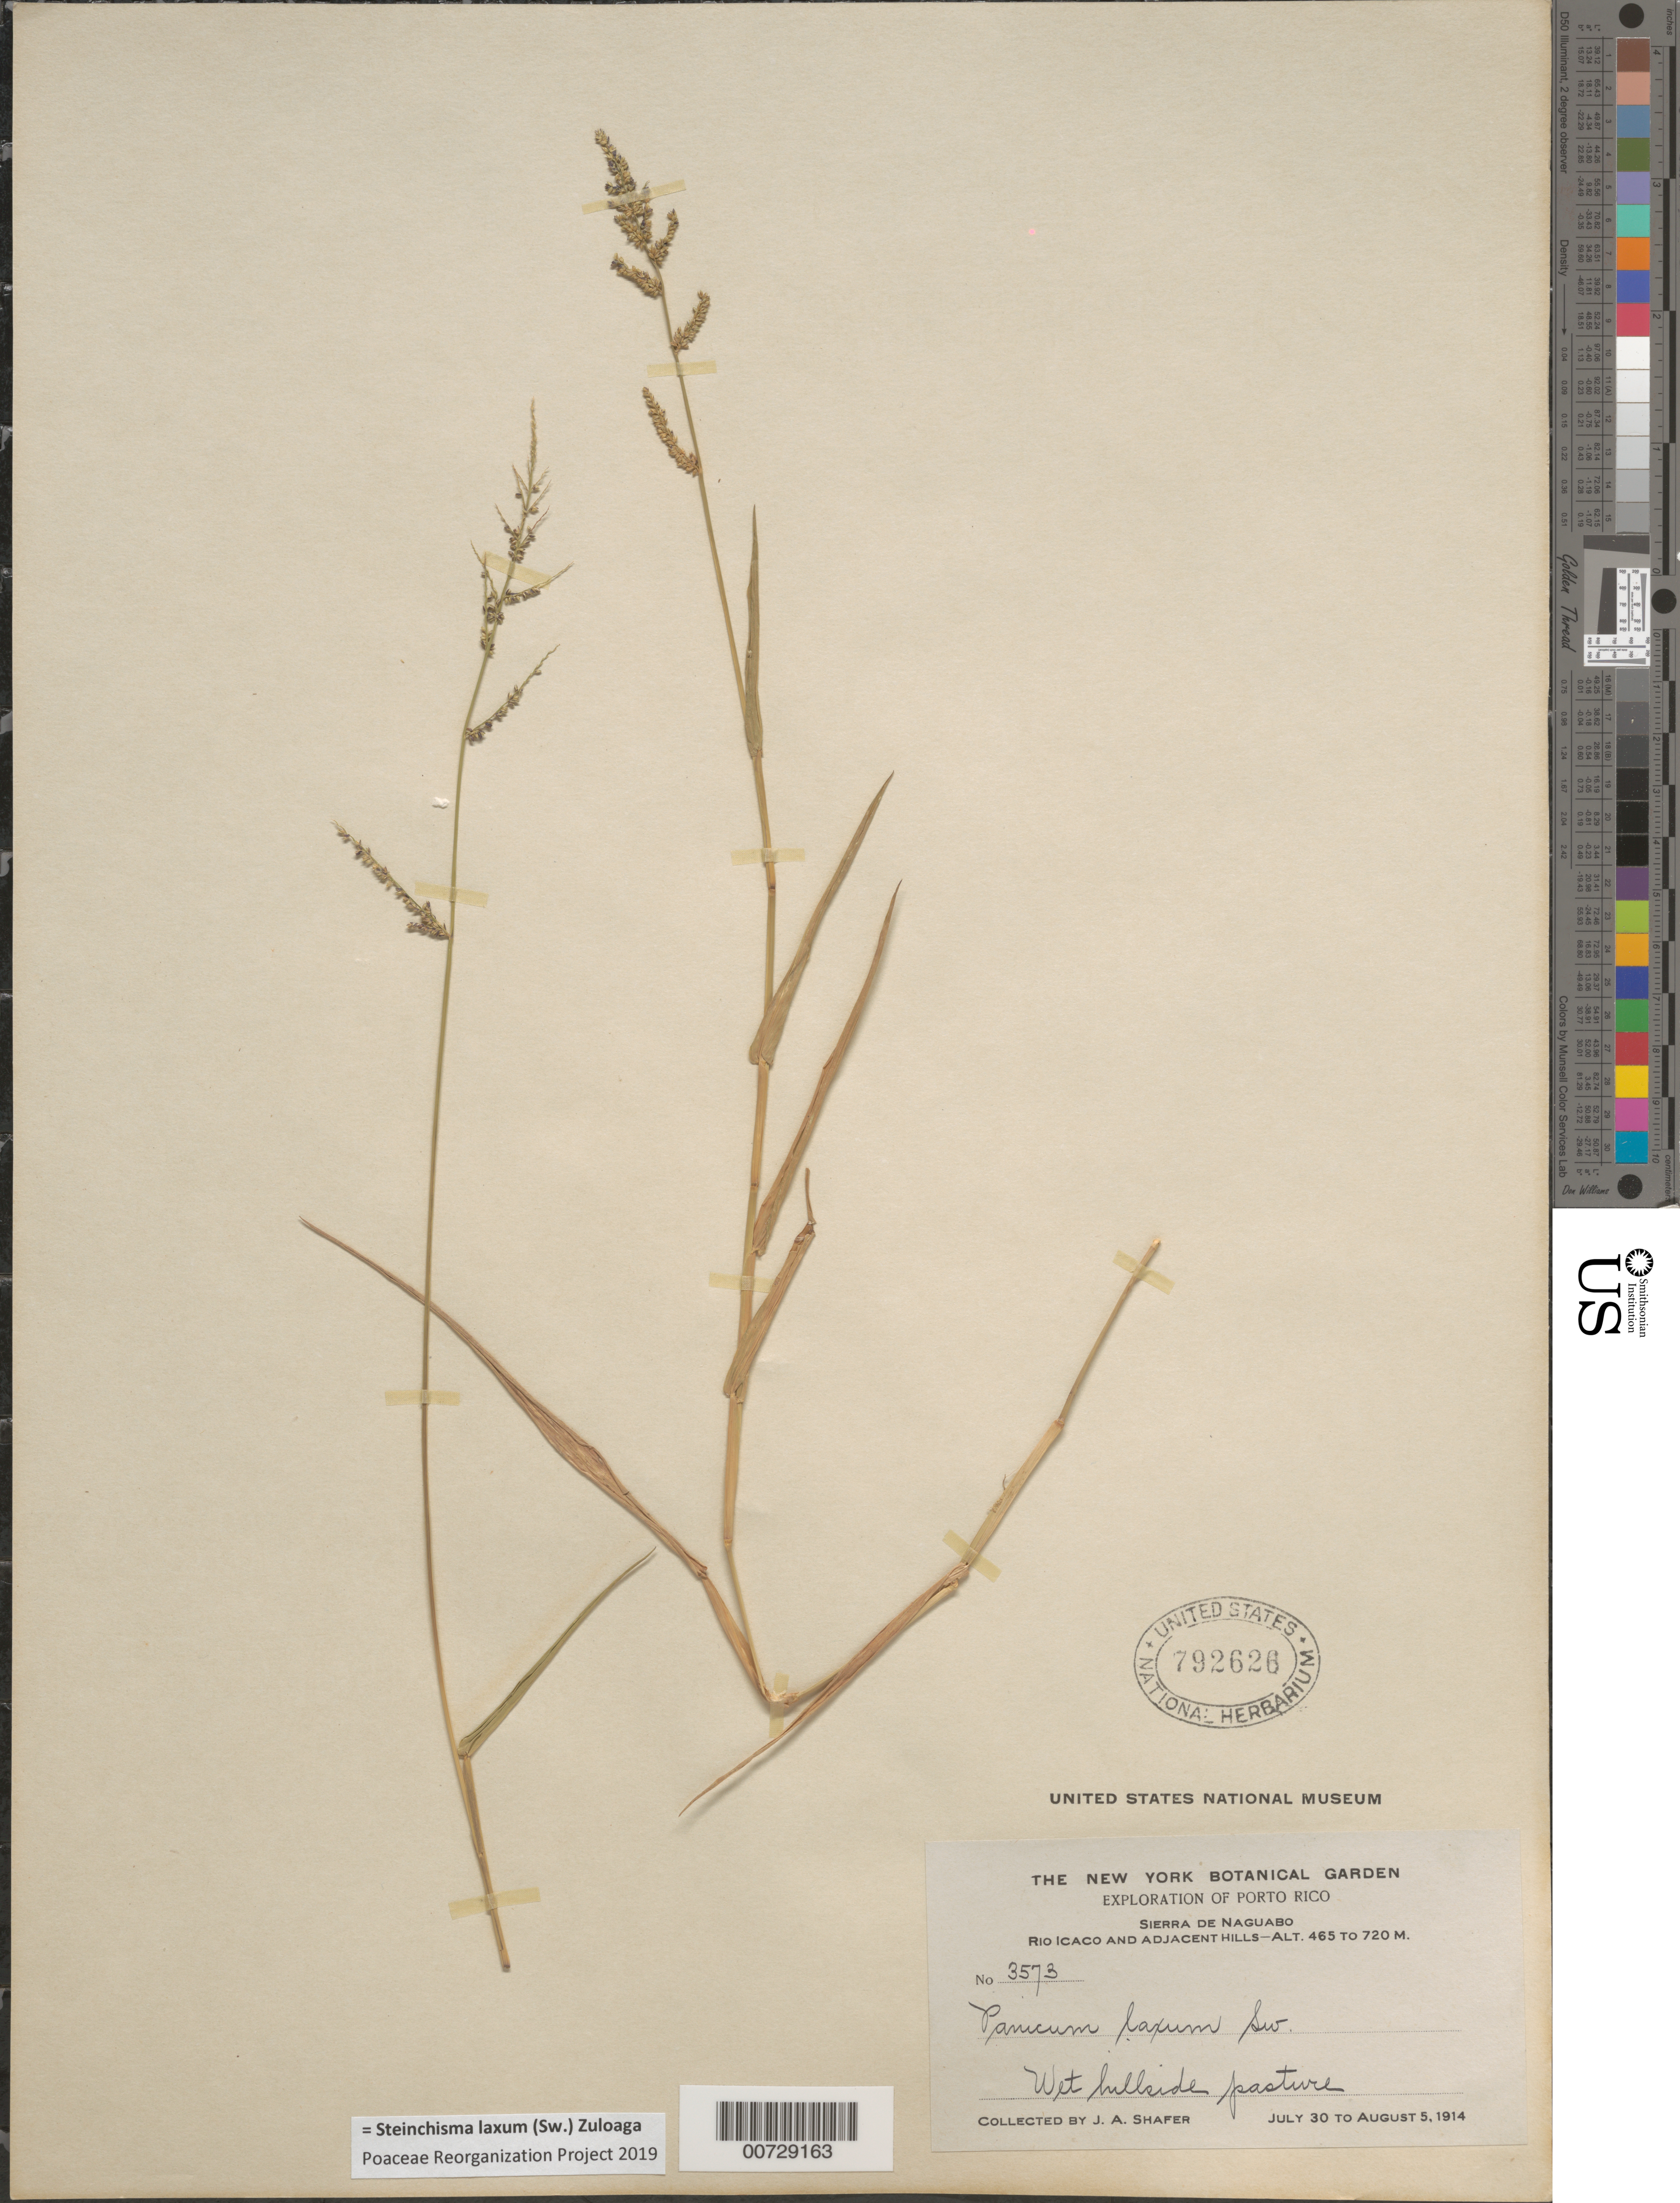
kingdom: Plantae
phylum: Tracheophyta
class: Liliopsida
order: Poales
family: Poaceae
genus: Steinchisma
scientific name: Steinchisma laxum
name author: (Sw.) Zuloaga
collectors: J. A. Shafer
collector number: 3573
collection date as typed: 30 Jul 1914 to 05 Aug 1914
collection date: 1914-07-30/1914-08-05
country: Puerto Rico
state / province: Naguabo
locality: Sierra de Naguabo: Rio Icaco and Adjacent hills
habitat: Wet hillside pasture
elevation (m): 465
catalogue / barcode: US 792626